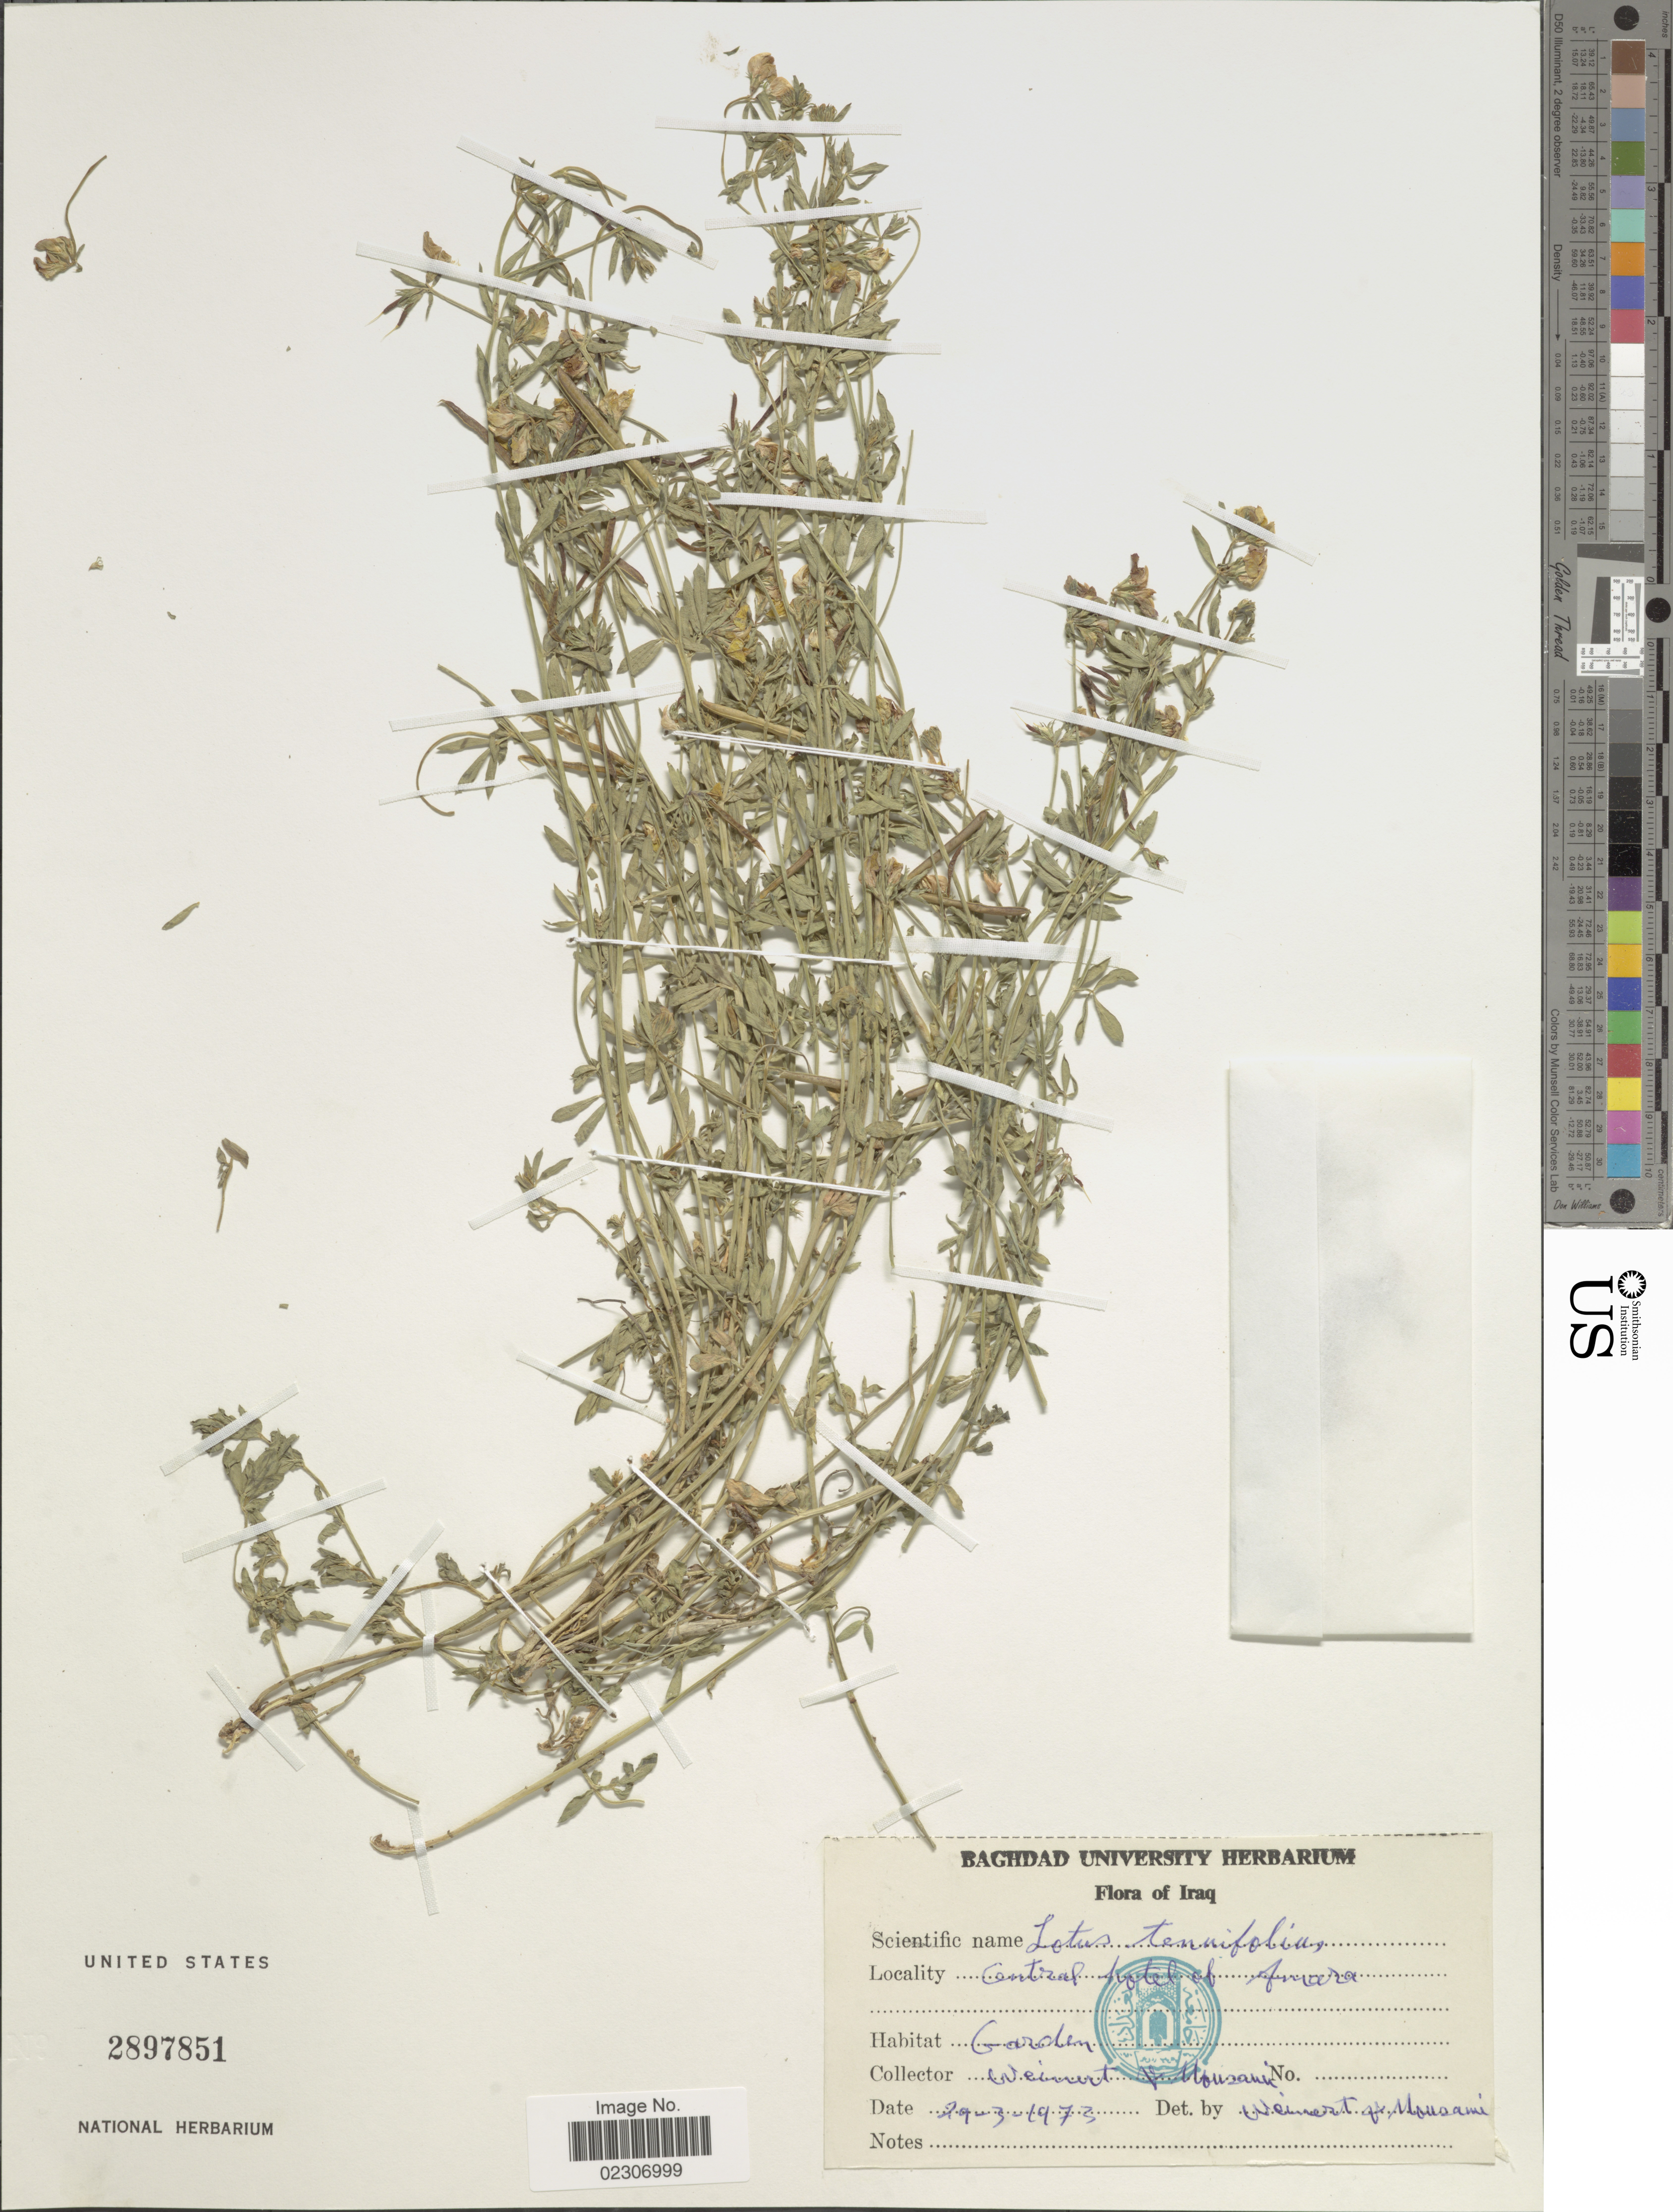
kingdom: Plantae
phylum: Tracheophyta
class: Magnoliopsida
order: Fabales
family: Fabaceae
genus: Lotus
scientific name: Lotus tenuis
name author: Waldst. & Kit.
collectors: Weinert, -- & Mousawi, --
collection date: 1973-03-29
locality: Central hotel of Amara, Garden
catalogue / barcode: US 2897851